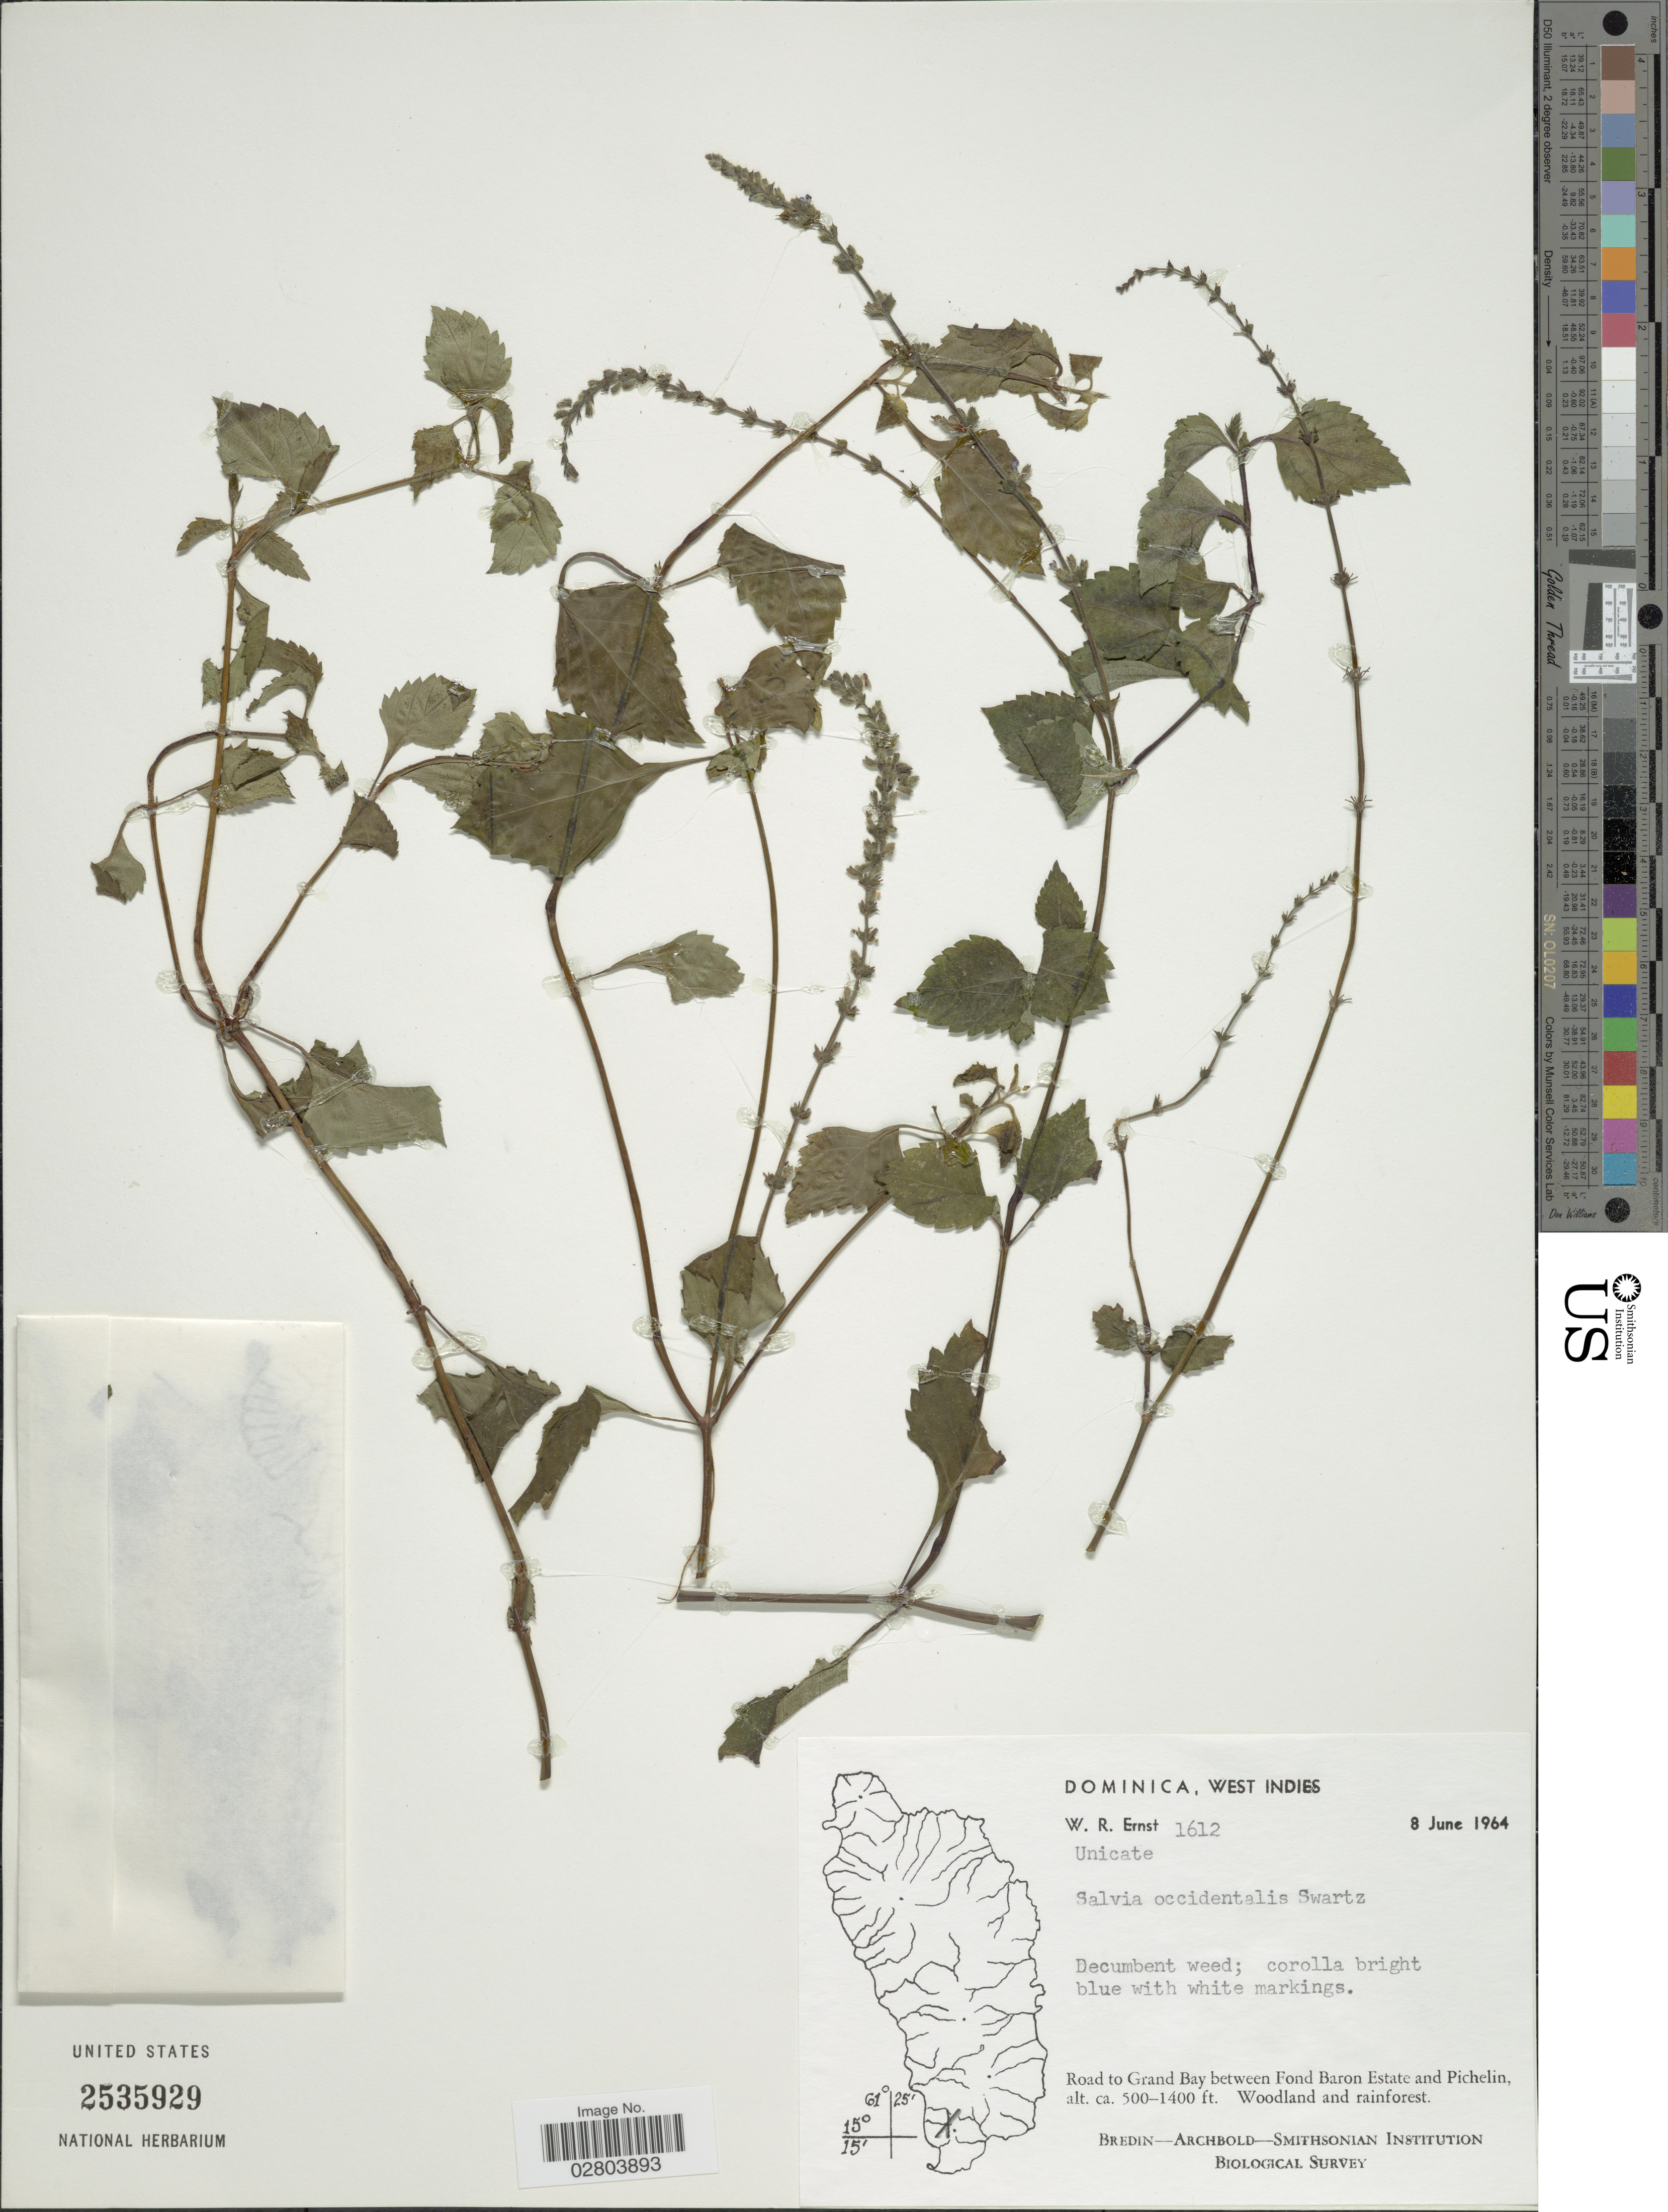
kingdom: Plantae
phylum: Tracheophyta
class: Magnoliopsida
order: Lamiales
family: Lamiaceae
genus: Salvia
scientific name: Salvia occidentalis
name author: Sw.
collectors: W. R. Ernst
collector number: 1612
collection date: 1964-06-08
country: Dominica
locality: West Indies. Road to Grand Bay between Fond Baron Estate and Pichelin.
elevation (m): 152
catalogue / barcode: US 2535929